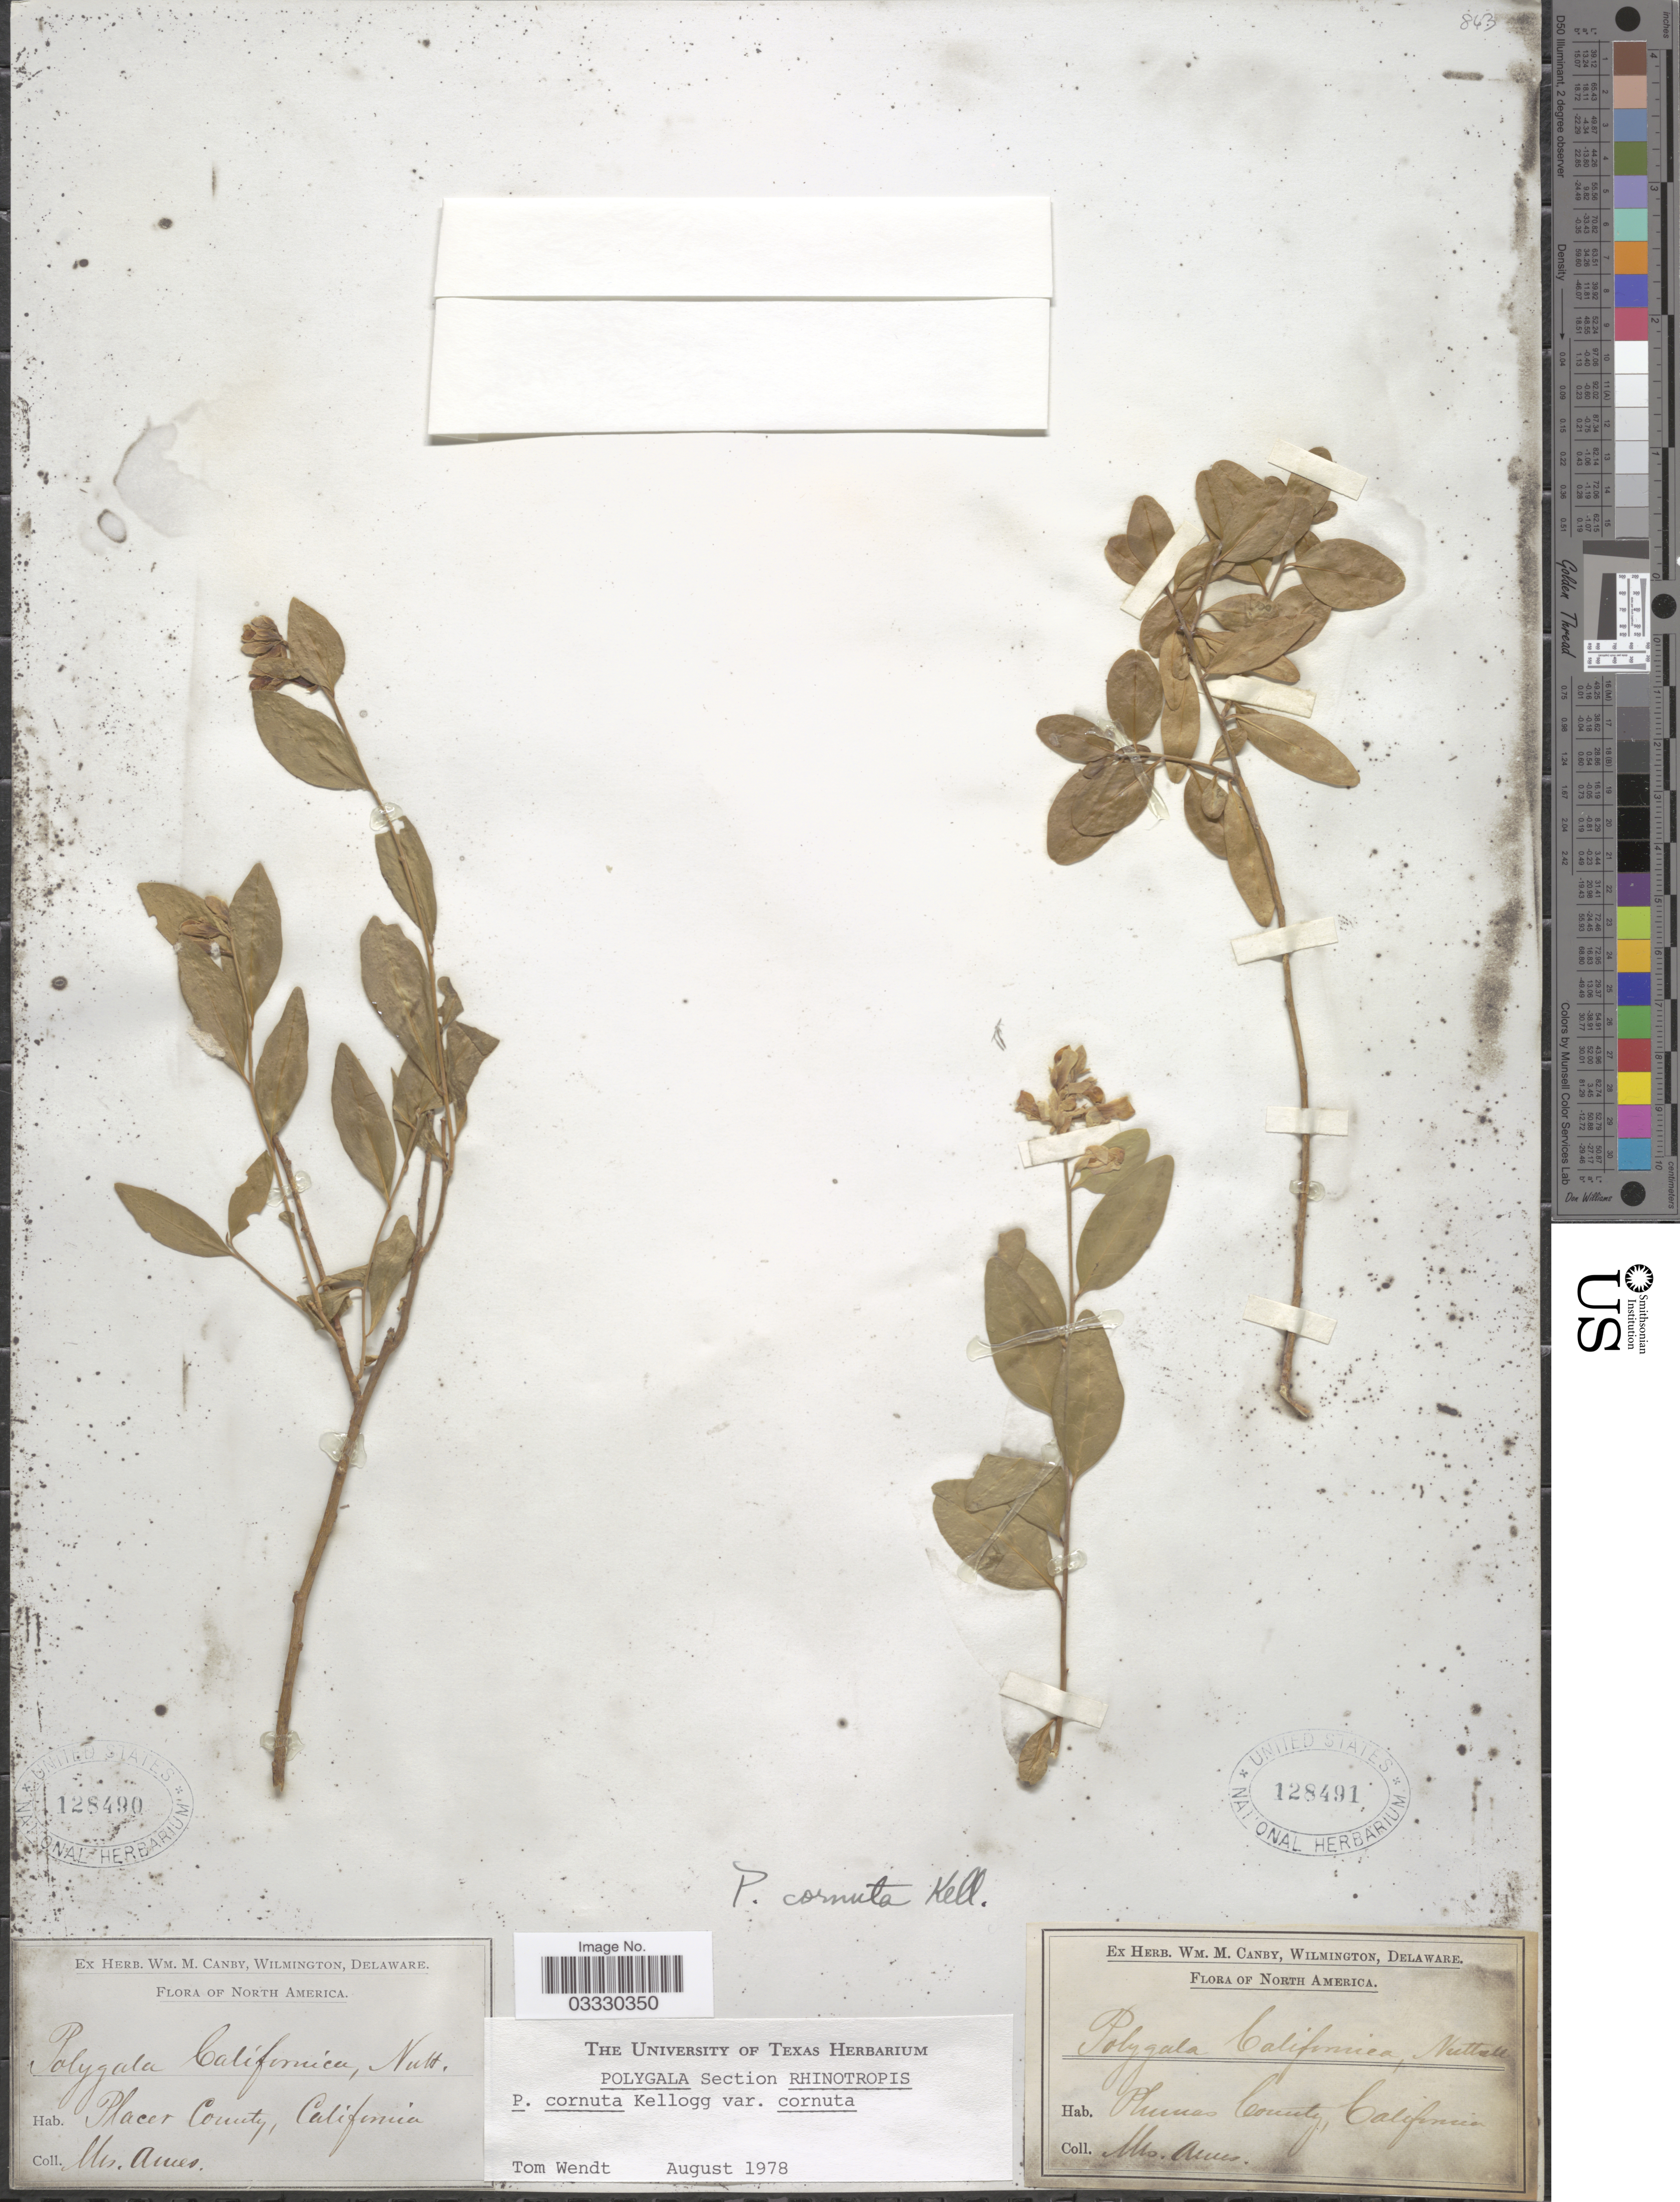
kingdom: Plantae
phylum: Tracheophyta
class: Magnoliopsida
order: Fabales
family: Polygalaceae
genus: Rhinotropis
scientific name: Rhinotropis cornuta var. cornuta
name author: (Kellogg) J.R. Abbott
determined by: Strong, Mark T., (BOT), Smithsonian Institution - National Museum of Natural History (UNITED STATES)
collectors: -- Ames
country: United States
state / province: California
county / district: Plumas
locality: Plumas County.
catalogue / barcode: US 128491-2